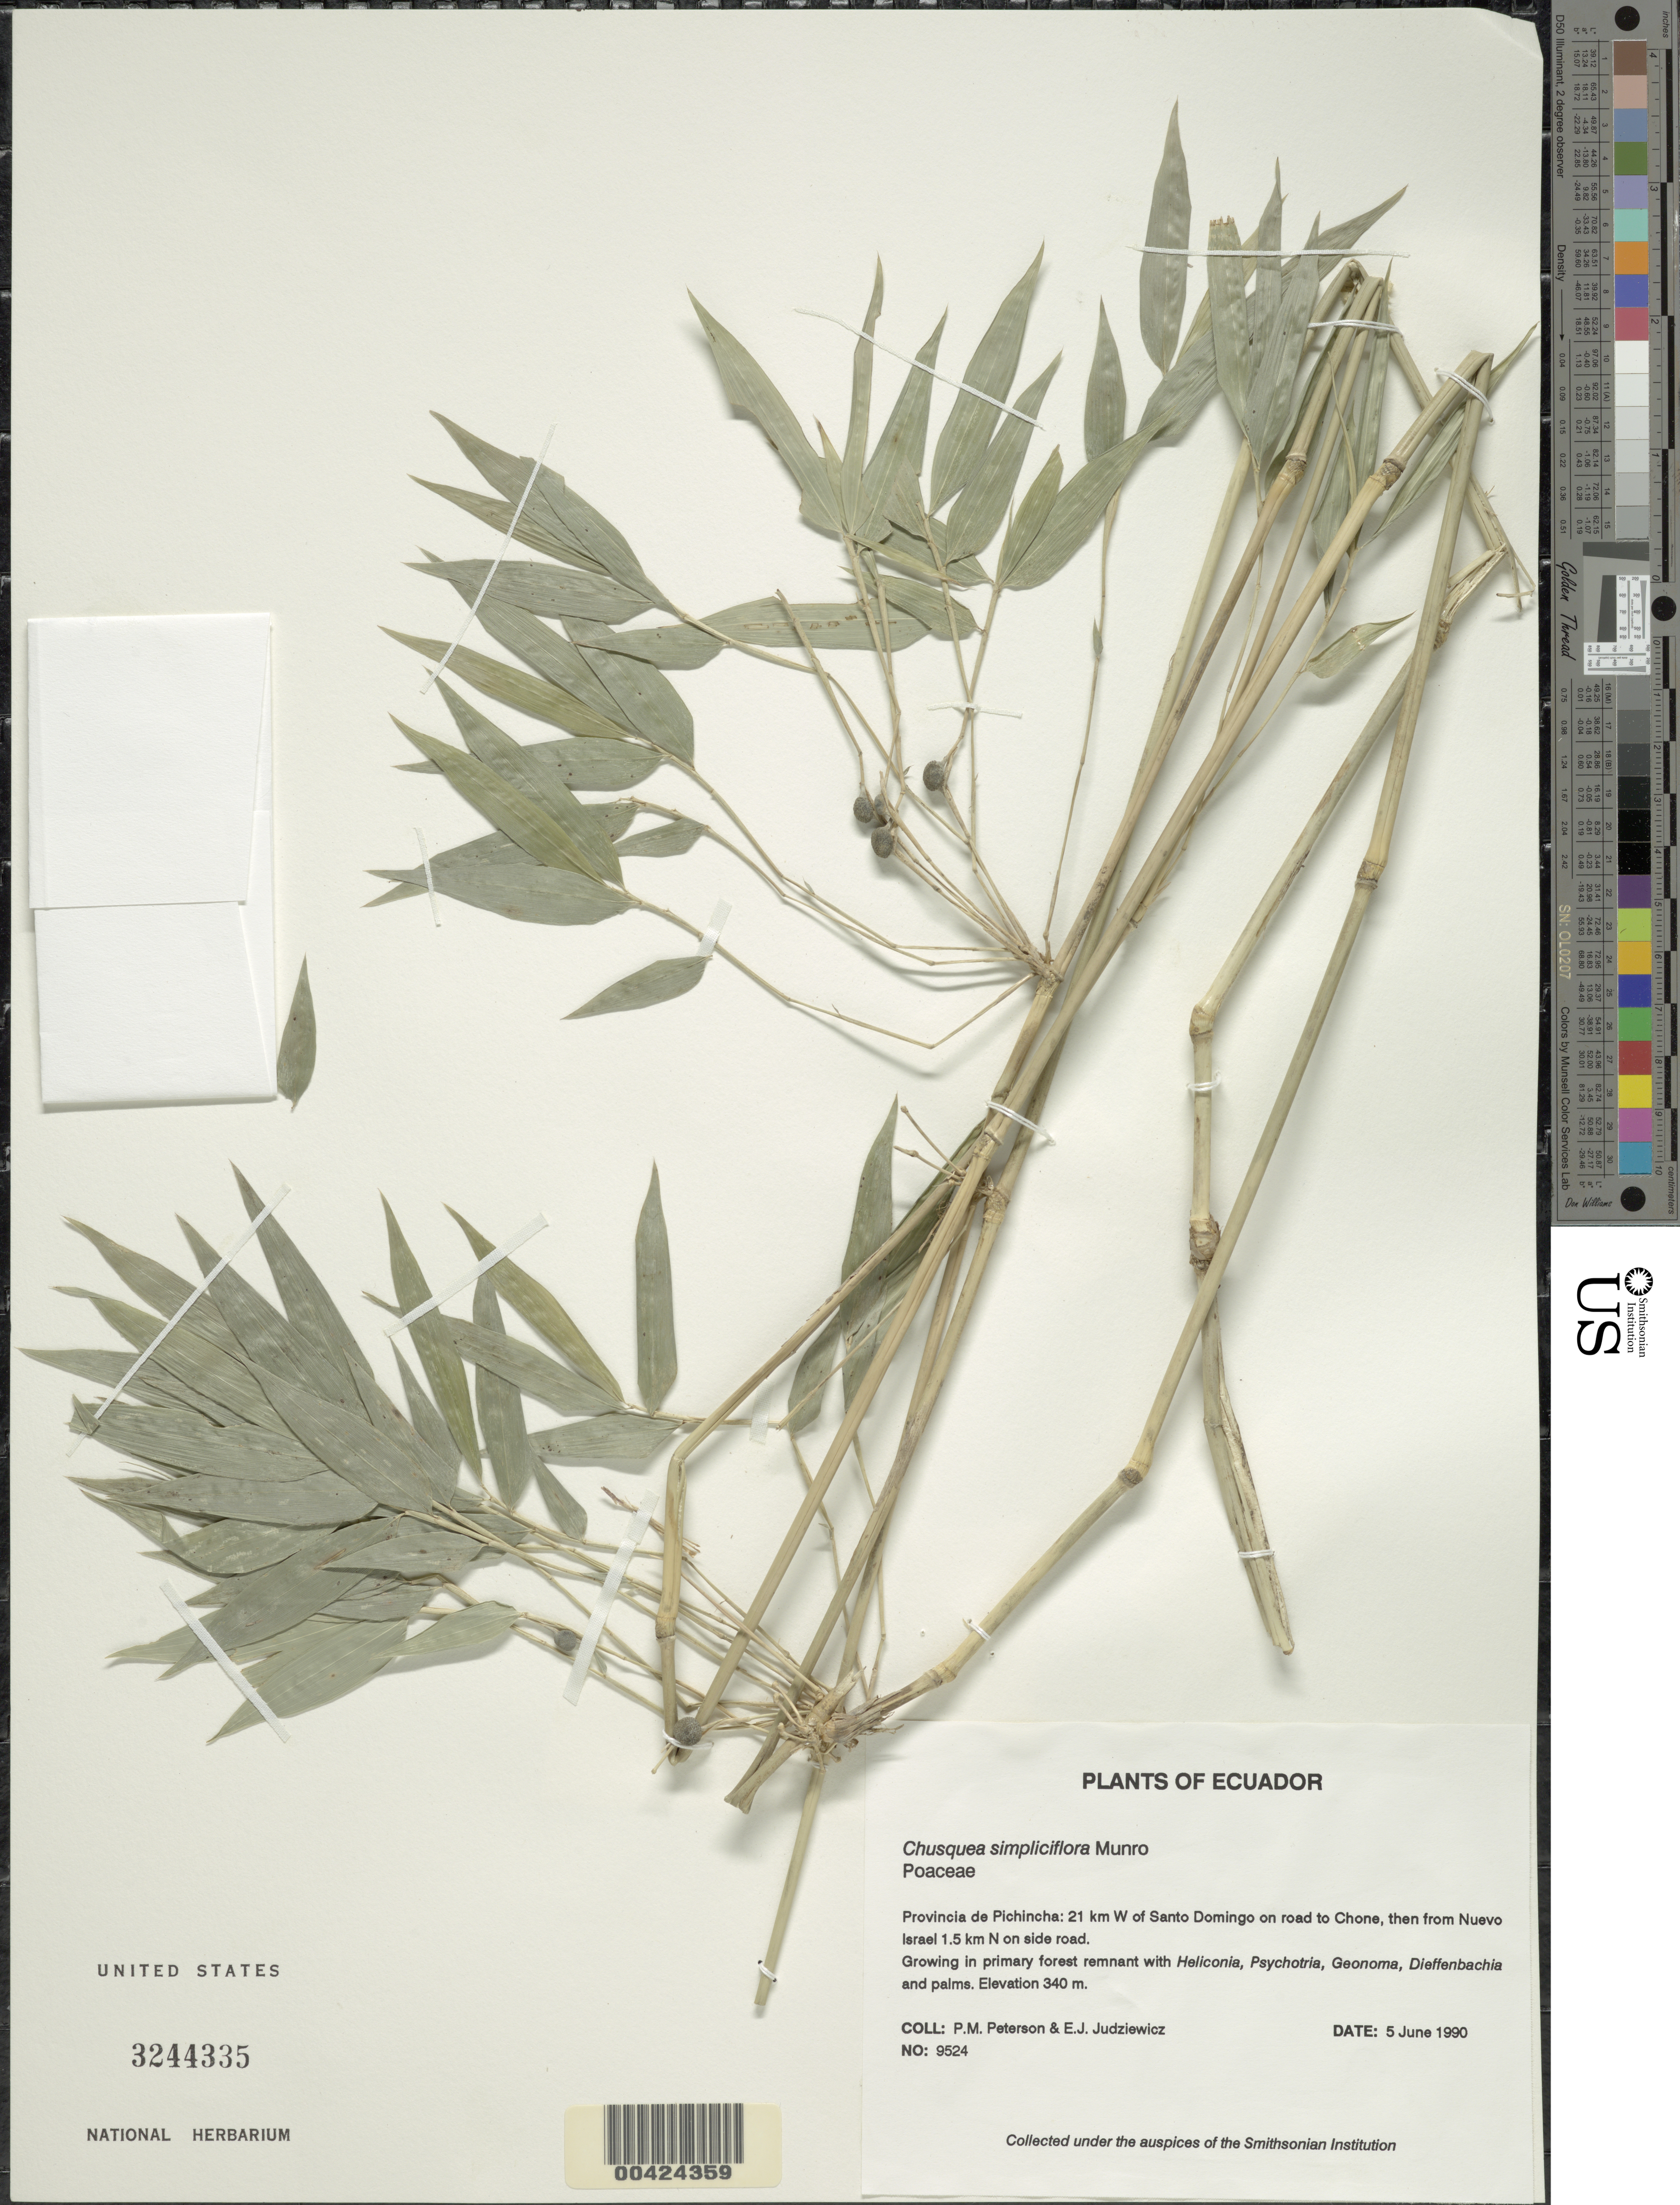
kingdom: Plantae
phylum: Tracheophyta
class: Liliopsida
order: Poales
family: Poaceae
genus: Chusquea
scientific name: Chusquea simpliciflora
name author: Munro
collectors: P. M. Peterson & E. J. Judziewicz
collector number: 09524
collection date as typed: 05 Jun 1990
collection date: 1990-06-05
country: Ecuador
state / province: Pichincha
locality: Nuevo israel, 1.5 km N of ; 21 km W of Santo Domingo on road to chOne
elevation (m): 340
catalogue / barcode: US 3244335